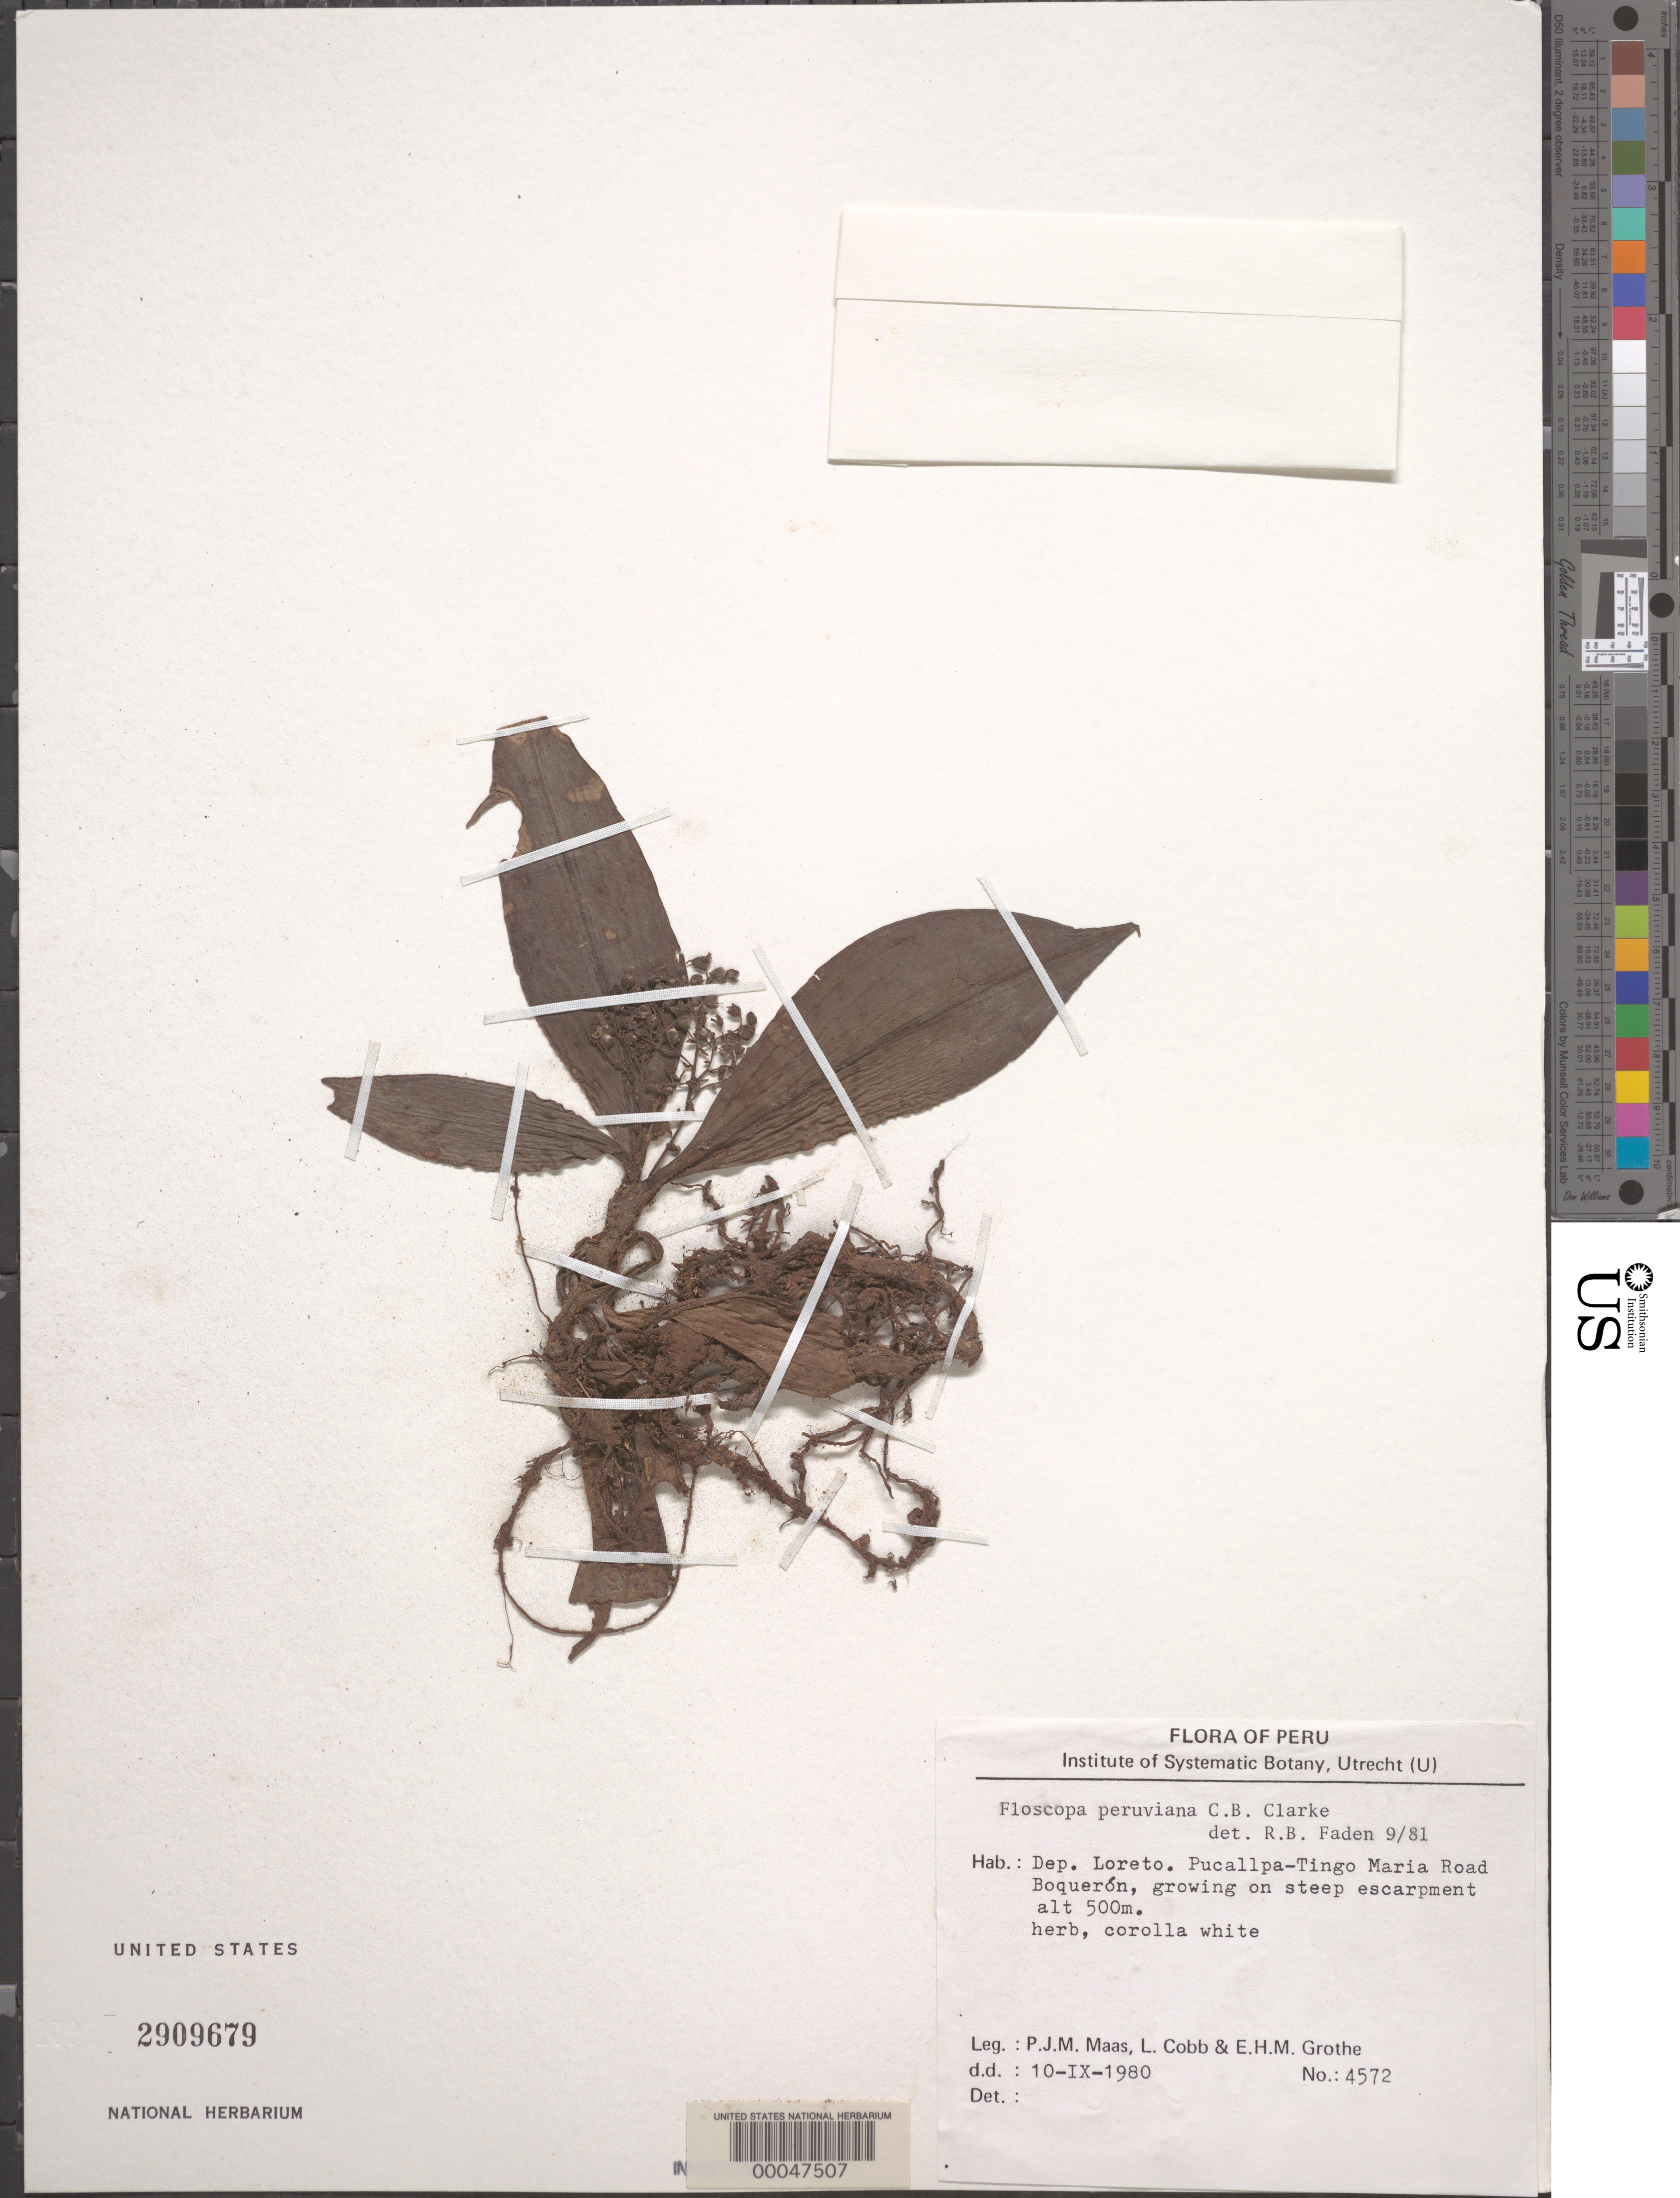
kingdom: Plantae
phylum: Tracheophyta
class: Liliopsida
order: Commelinales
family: Commelinaceae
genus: Floscopa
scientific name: Floscopa peruviana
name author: Hassk. ex C.B. Clarke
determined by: Faden, Robert B., (US), Smithsonian Institution - National Museum of Natural History (UNITED STATES)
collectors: P. Maas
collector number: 4572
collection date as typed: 10 Sep 1980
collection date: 1980-09-10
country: Peru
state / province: Loreto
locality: Boqueron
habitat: Steep slope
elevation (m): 500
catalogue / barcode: US 2909679